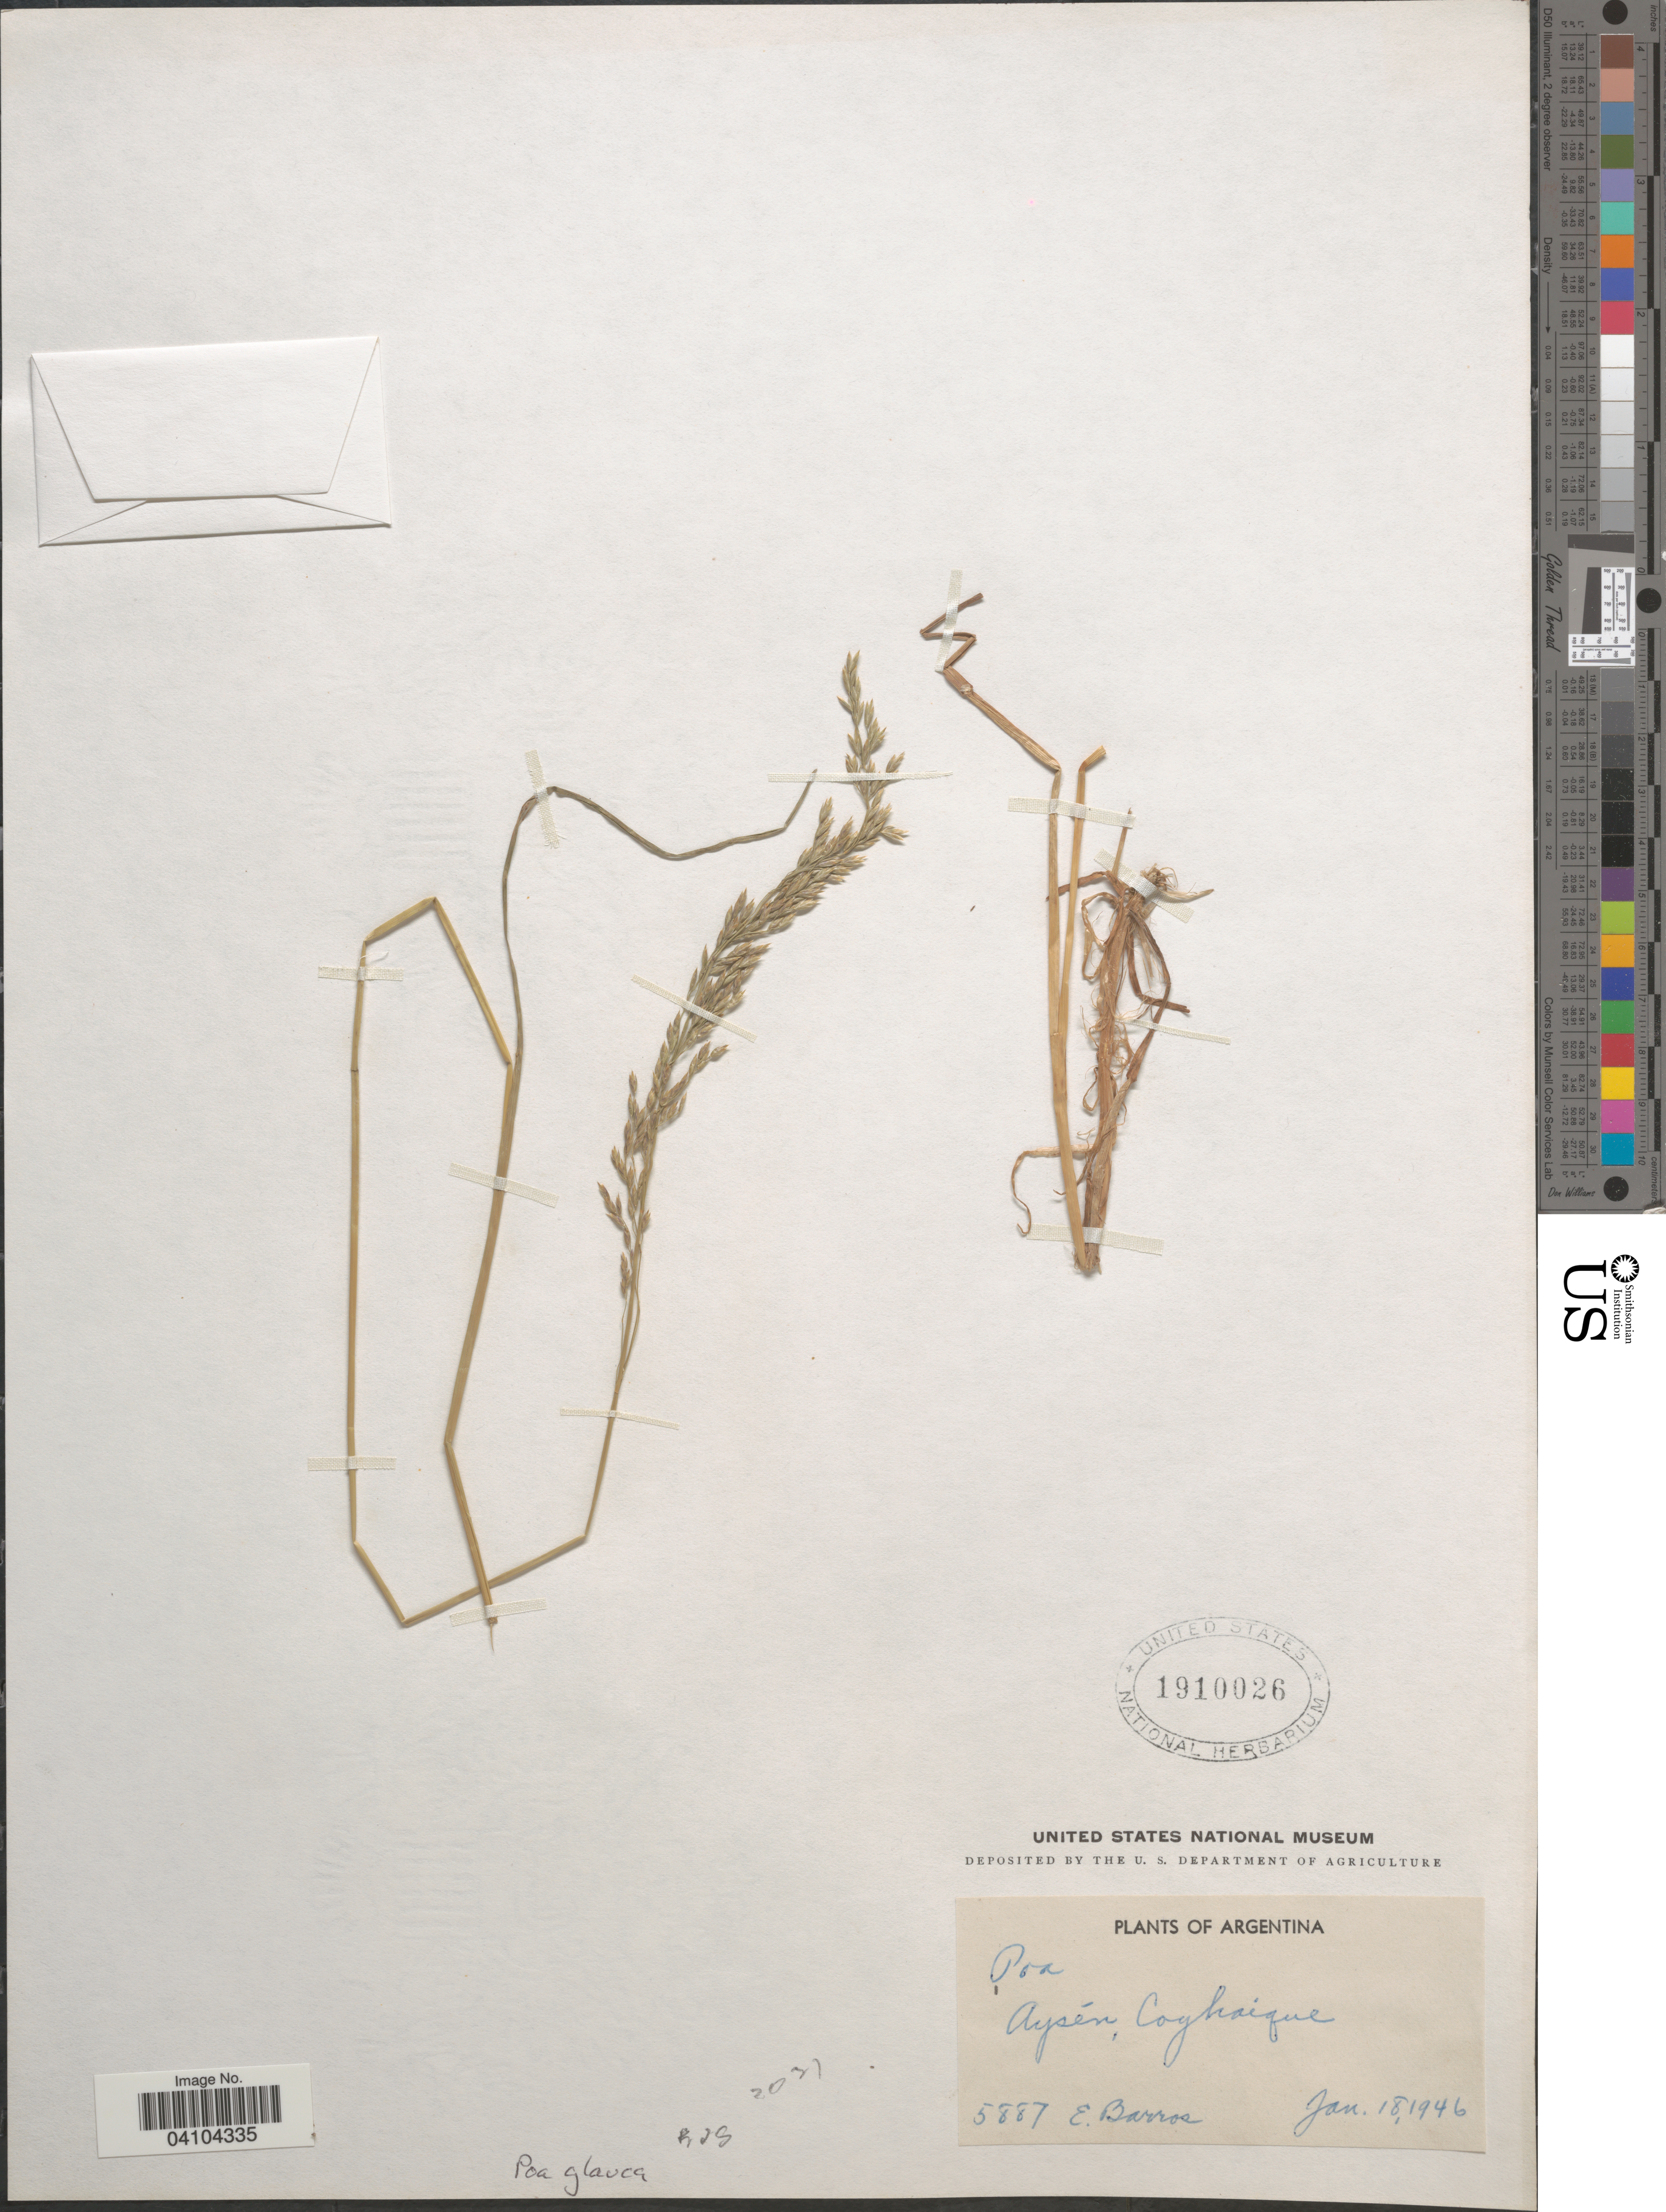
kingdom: Plantae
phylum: Tracheophyta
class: Liliopsida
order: Poales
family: Poaceae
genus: Poa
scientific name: Poa glauca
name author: Vahl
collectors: E. Barros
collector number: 5887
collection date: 1946-01-18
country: Chile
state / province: Aisén (XI)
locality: Aysén, Coyhaique.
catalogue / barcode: US 1910026